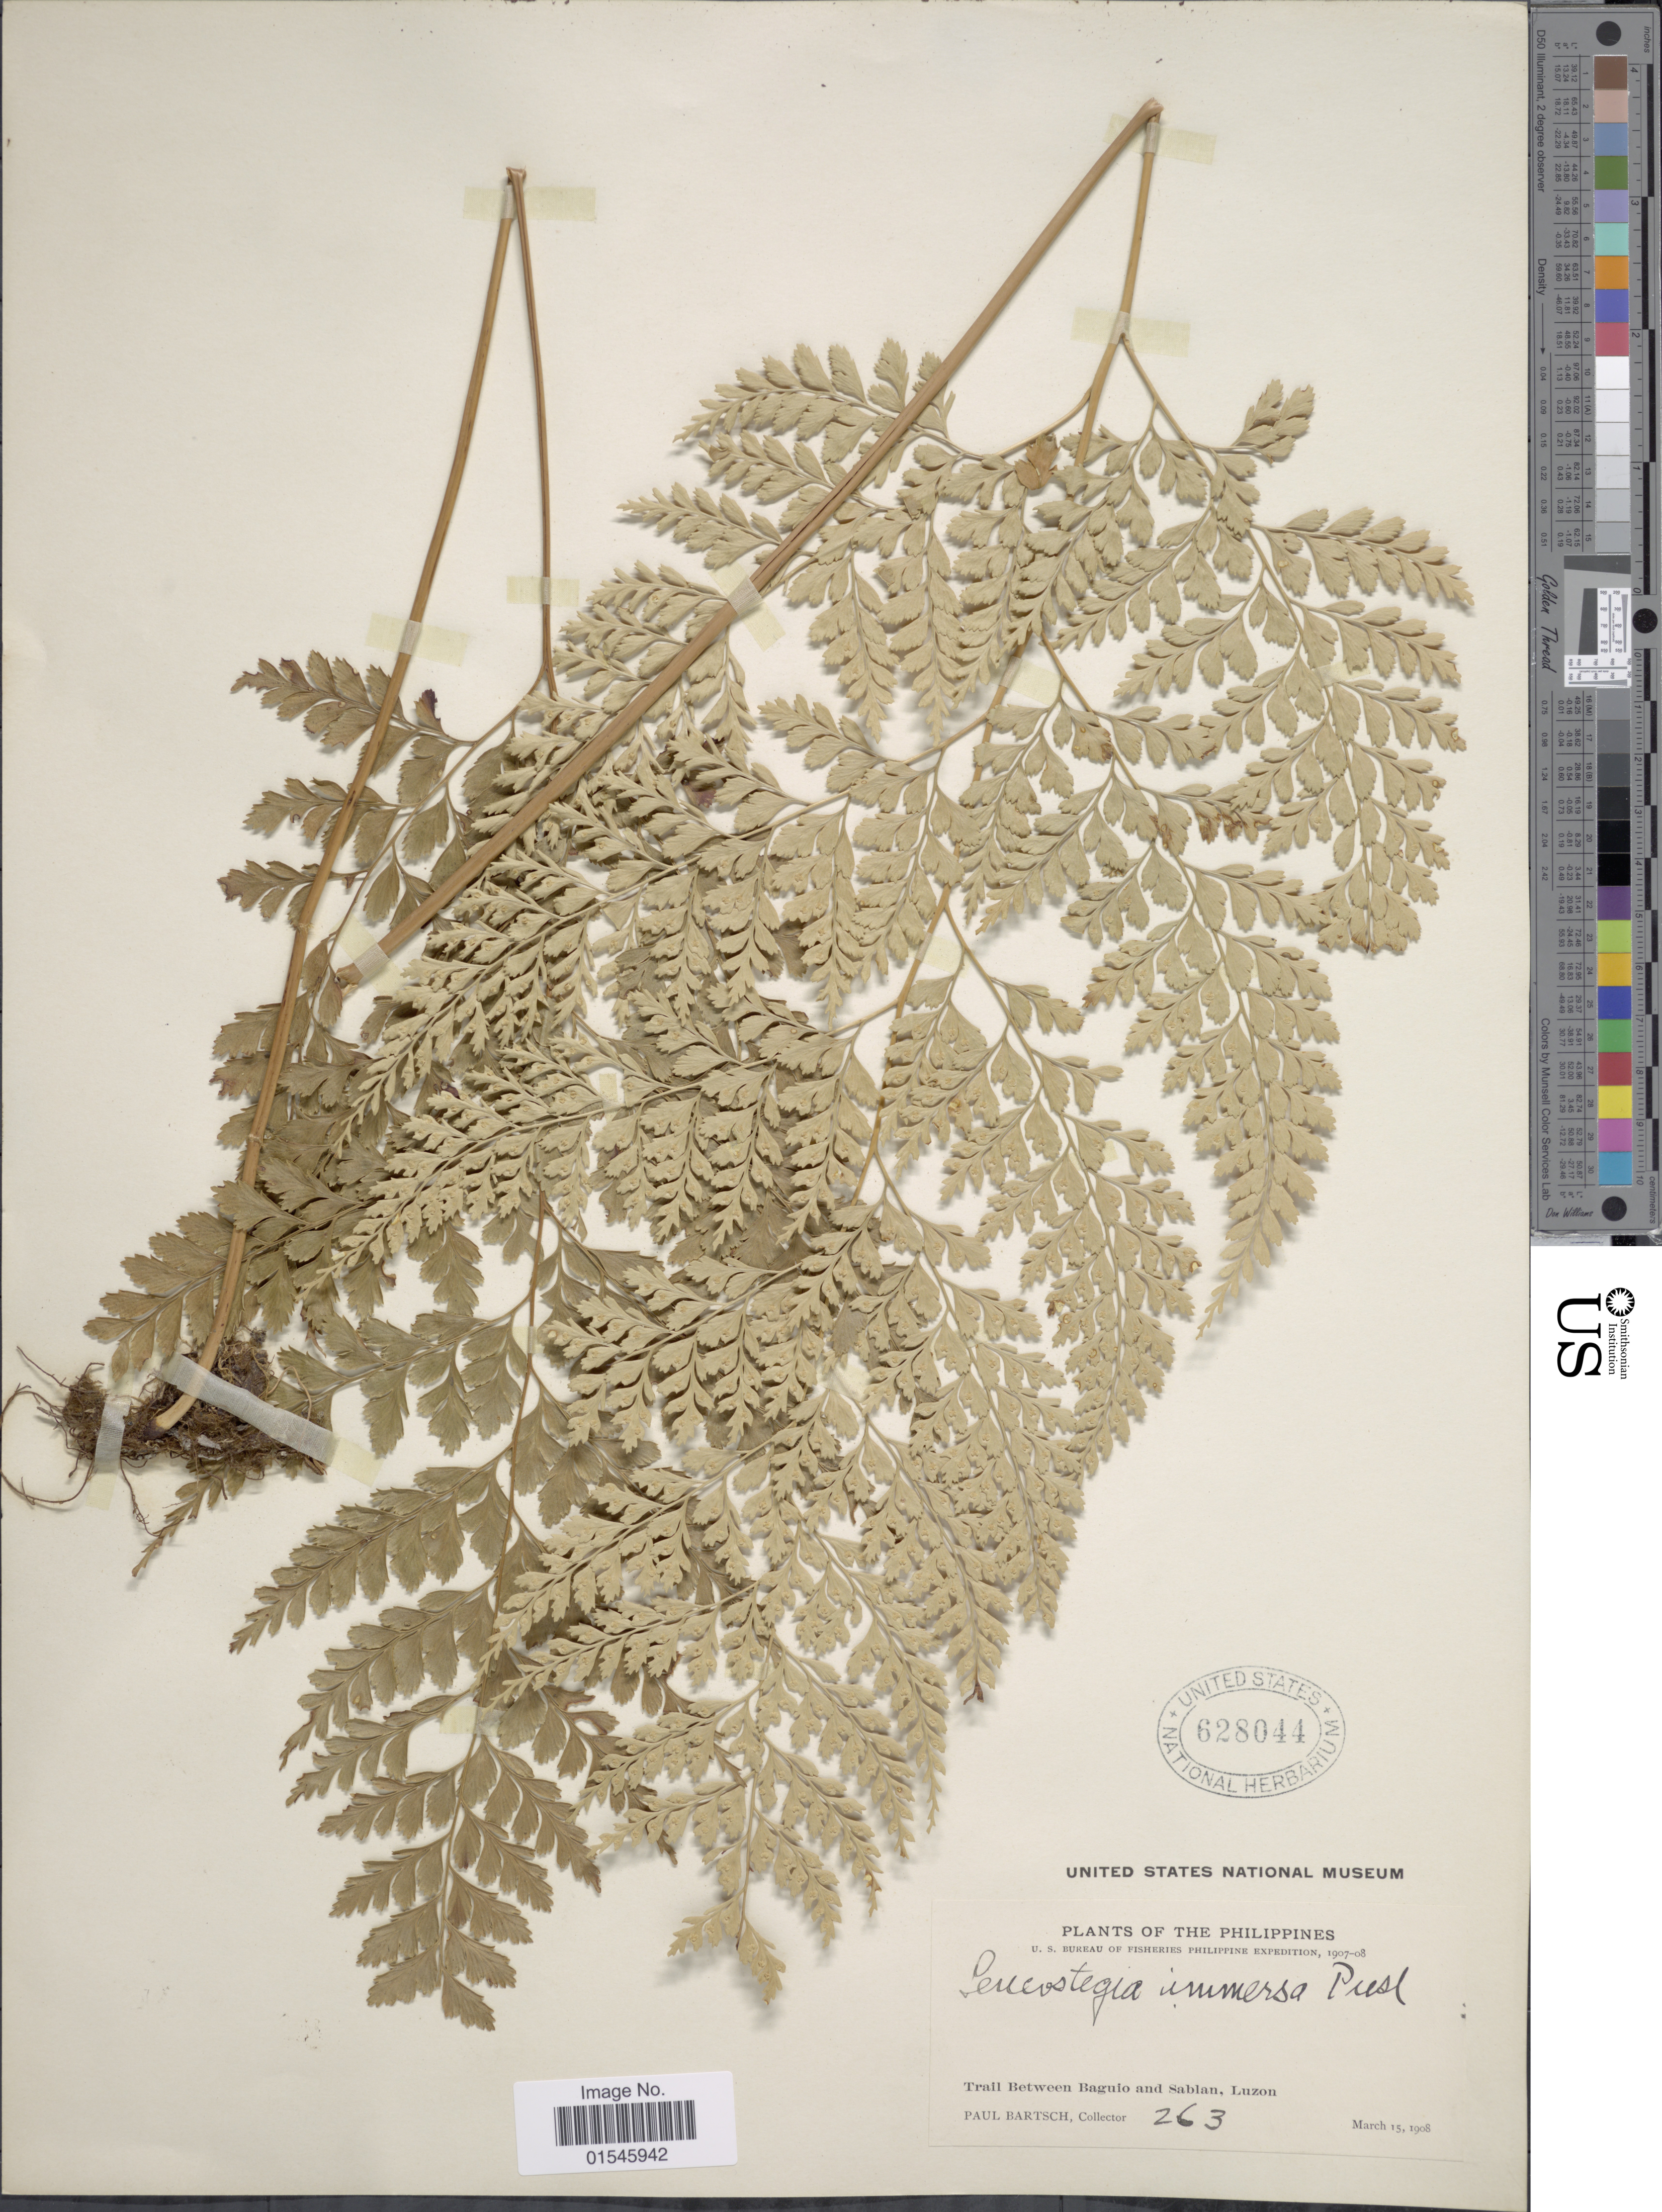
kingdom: Plantae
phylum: Tracheophyta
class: Polypodiopsida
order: Polypodiales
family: Hypodematiaceae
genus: Leucostegia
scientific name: Leucostegia truncata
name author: (D. Don) Fraser-Jenk.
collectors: P. Bartsch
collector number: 263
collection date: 1908-03-15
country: Philippines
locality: Trail between Baguio and Sablan, Luzon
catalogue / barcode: US 628044